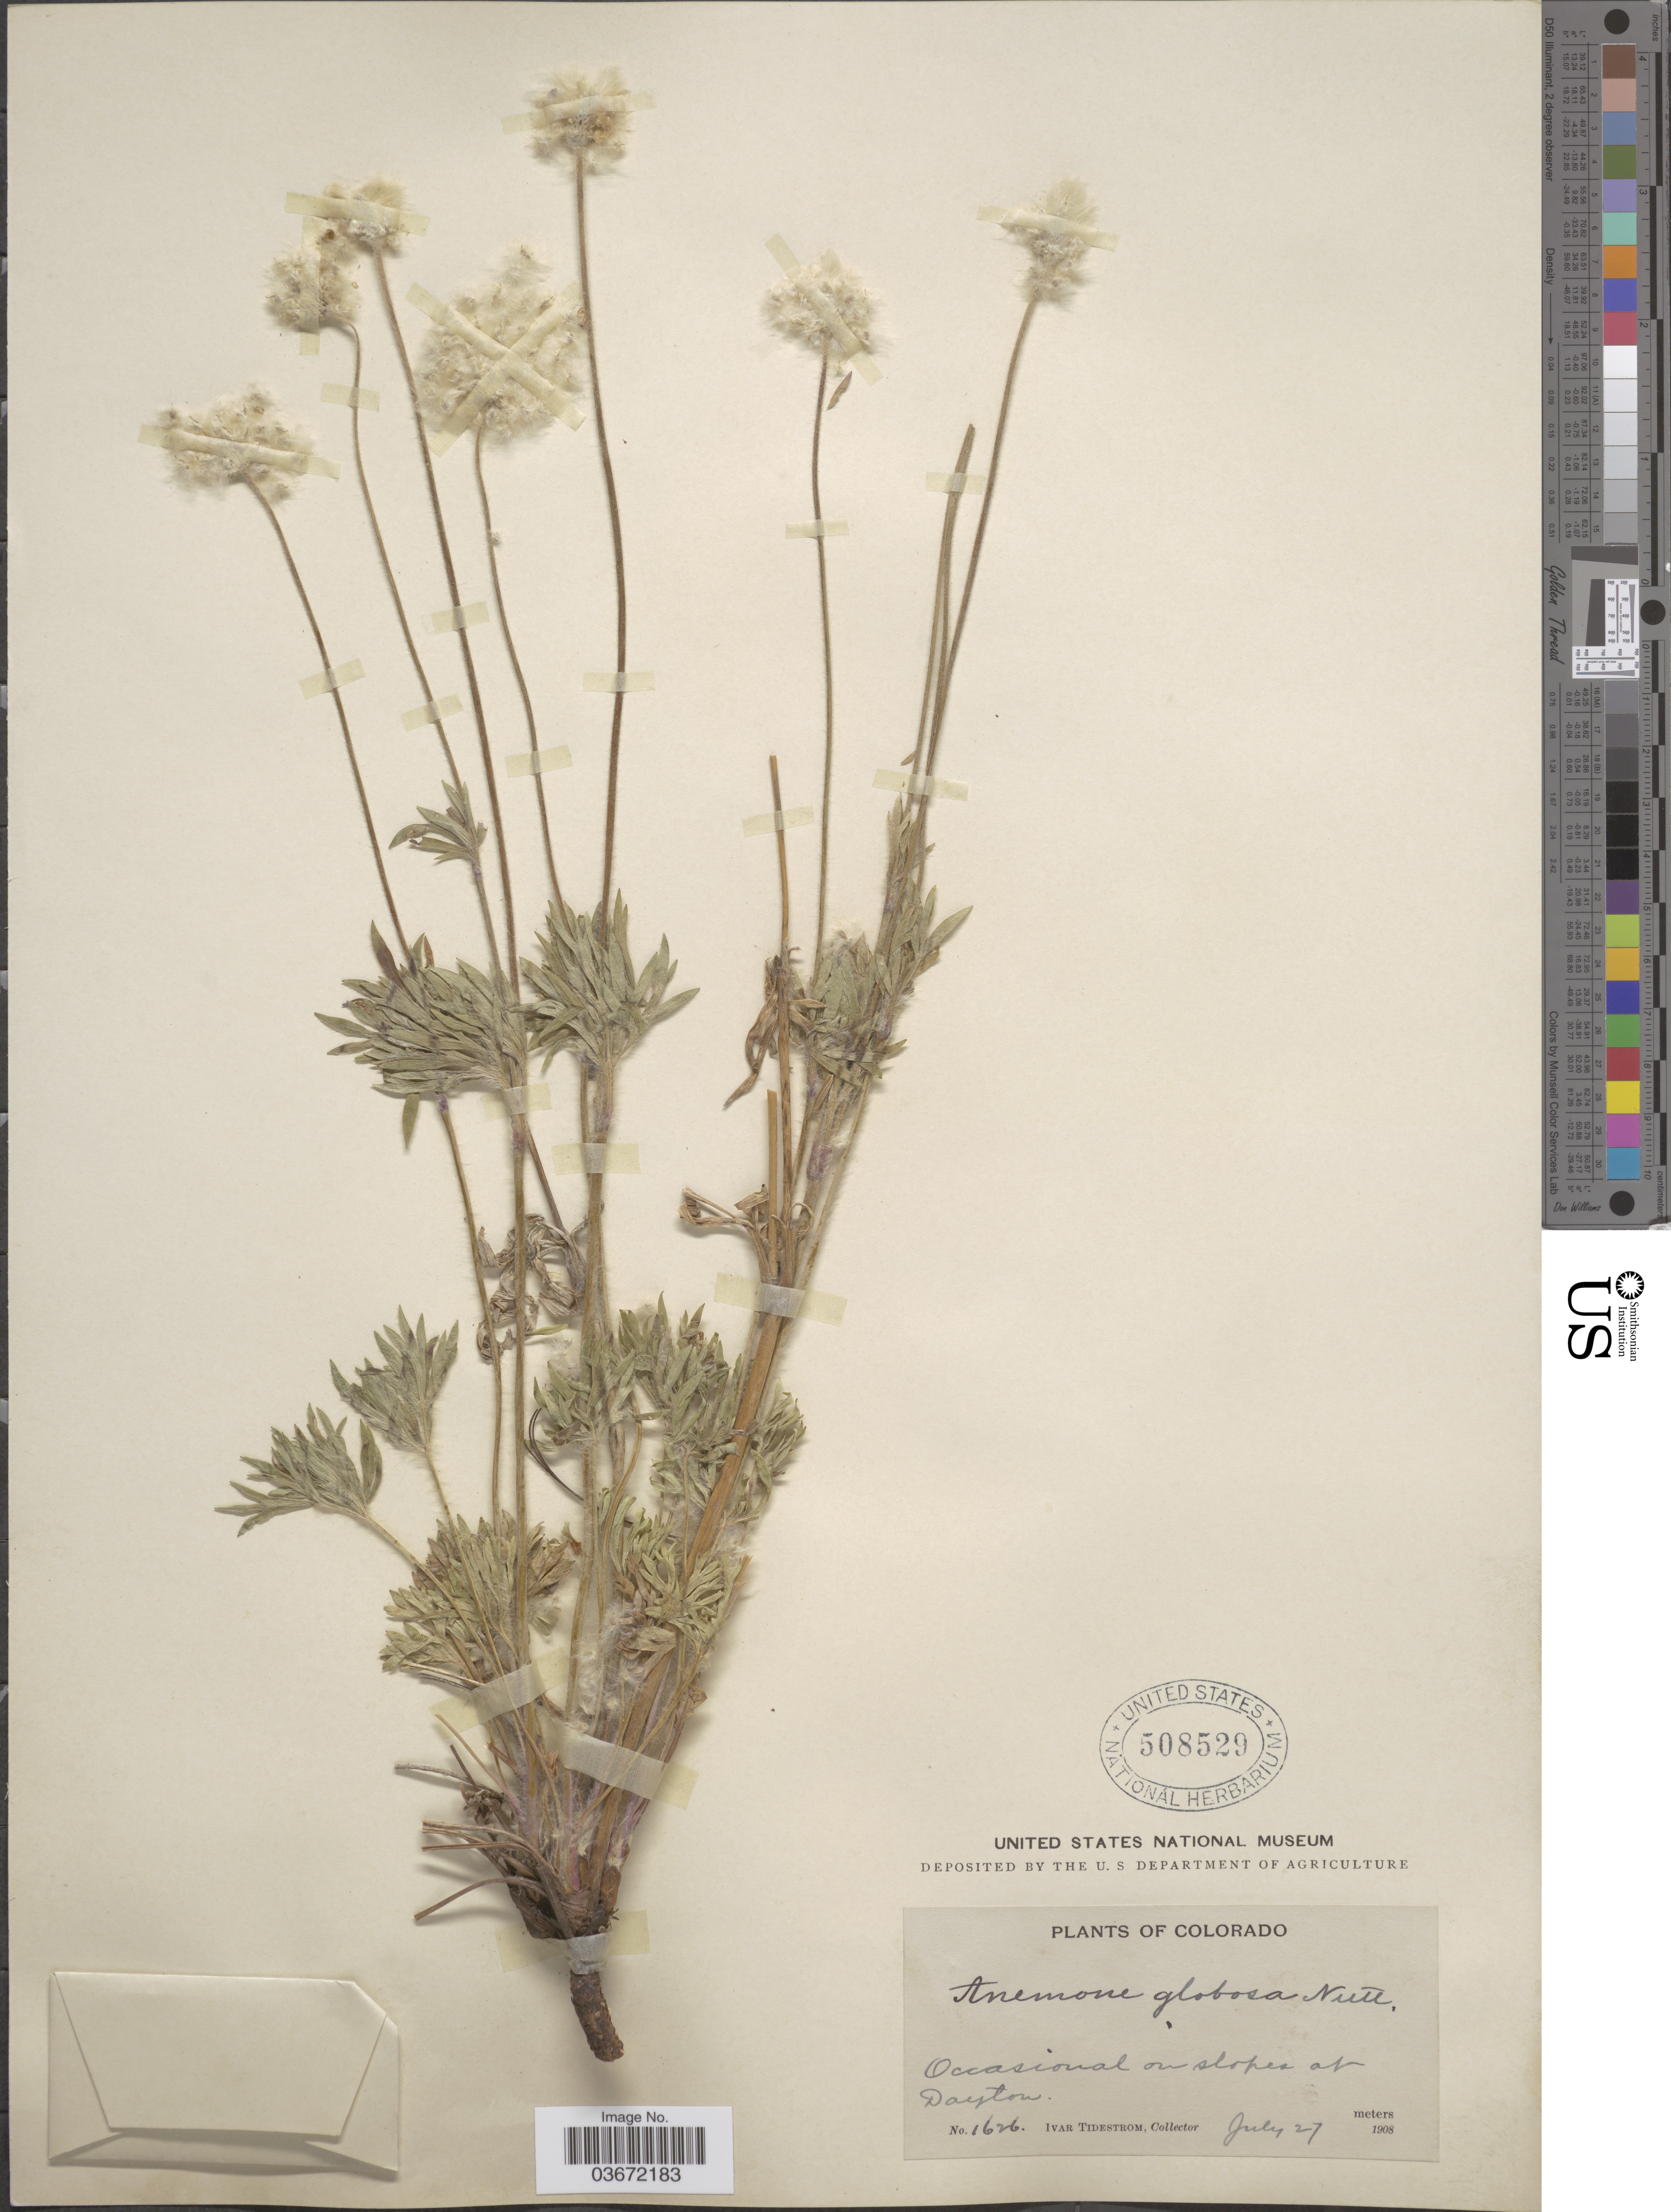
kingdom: Plantae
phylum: Tracheophyta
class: Magnoliopsida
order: Ranunculales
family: Ranunculaceae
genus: Anemone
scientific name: Anemone globosa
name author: (Torr. & A. Gray) Nutt. ex A. Heller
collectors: I. F. Tidestrom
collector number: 1626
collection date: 1908-07-27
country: United States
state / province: Colorado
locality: Occasional on slopes at Dayton.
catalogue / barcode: US 508529